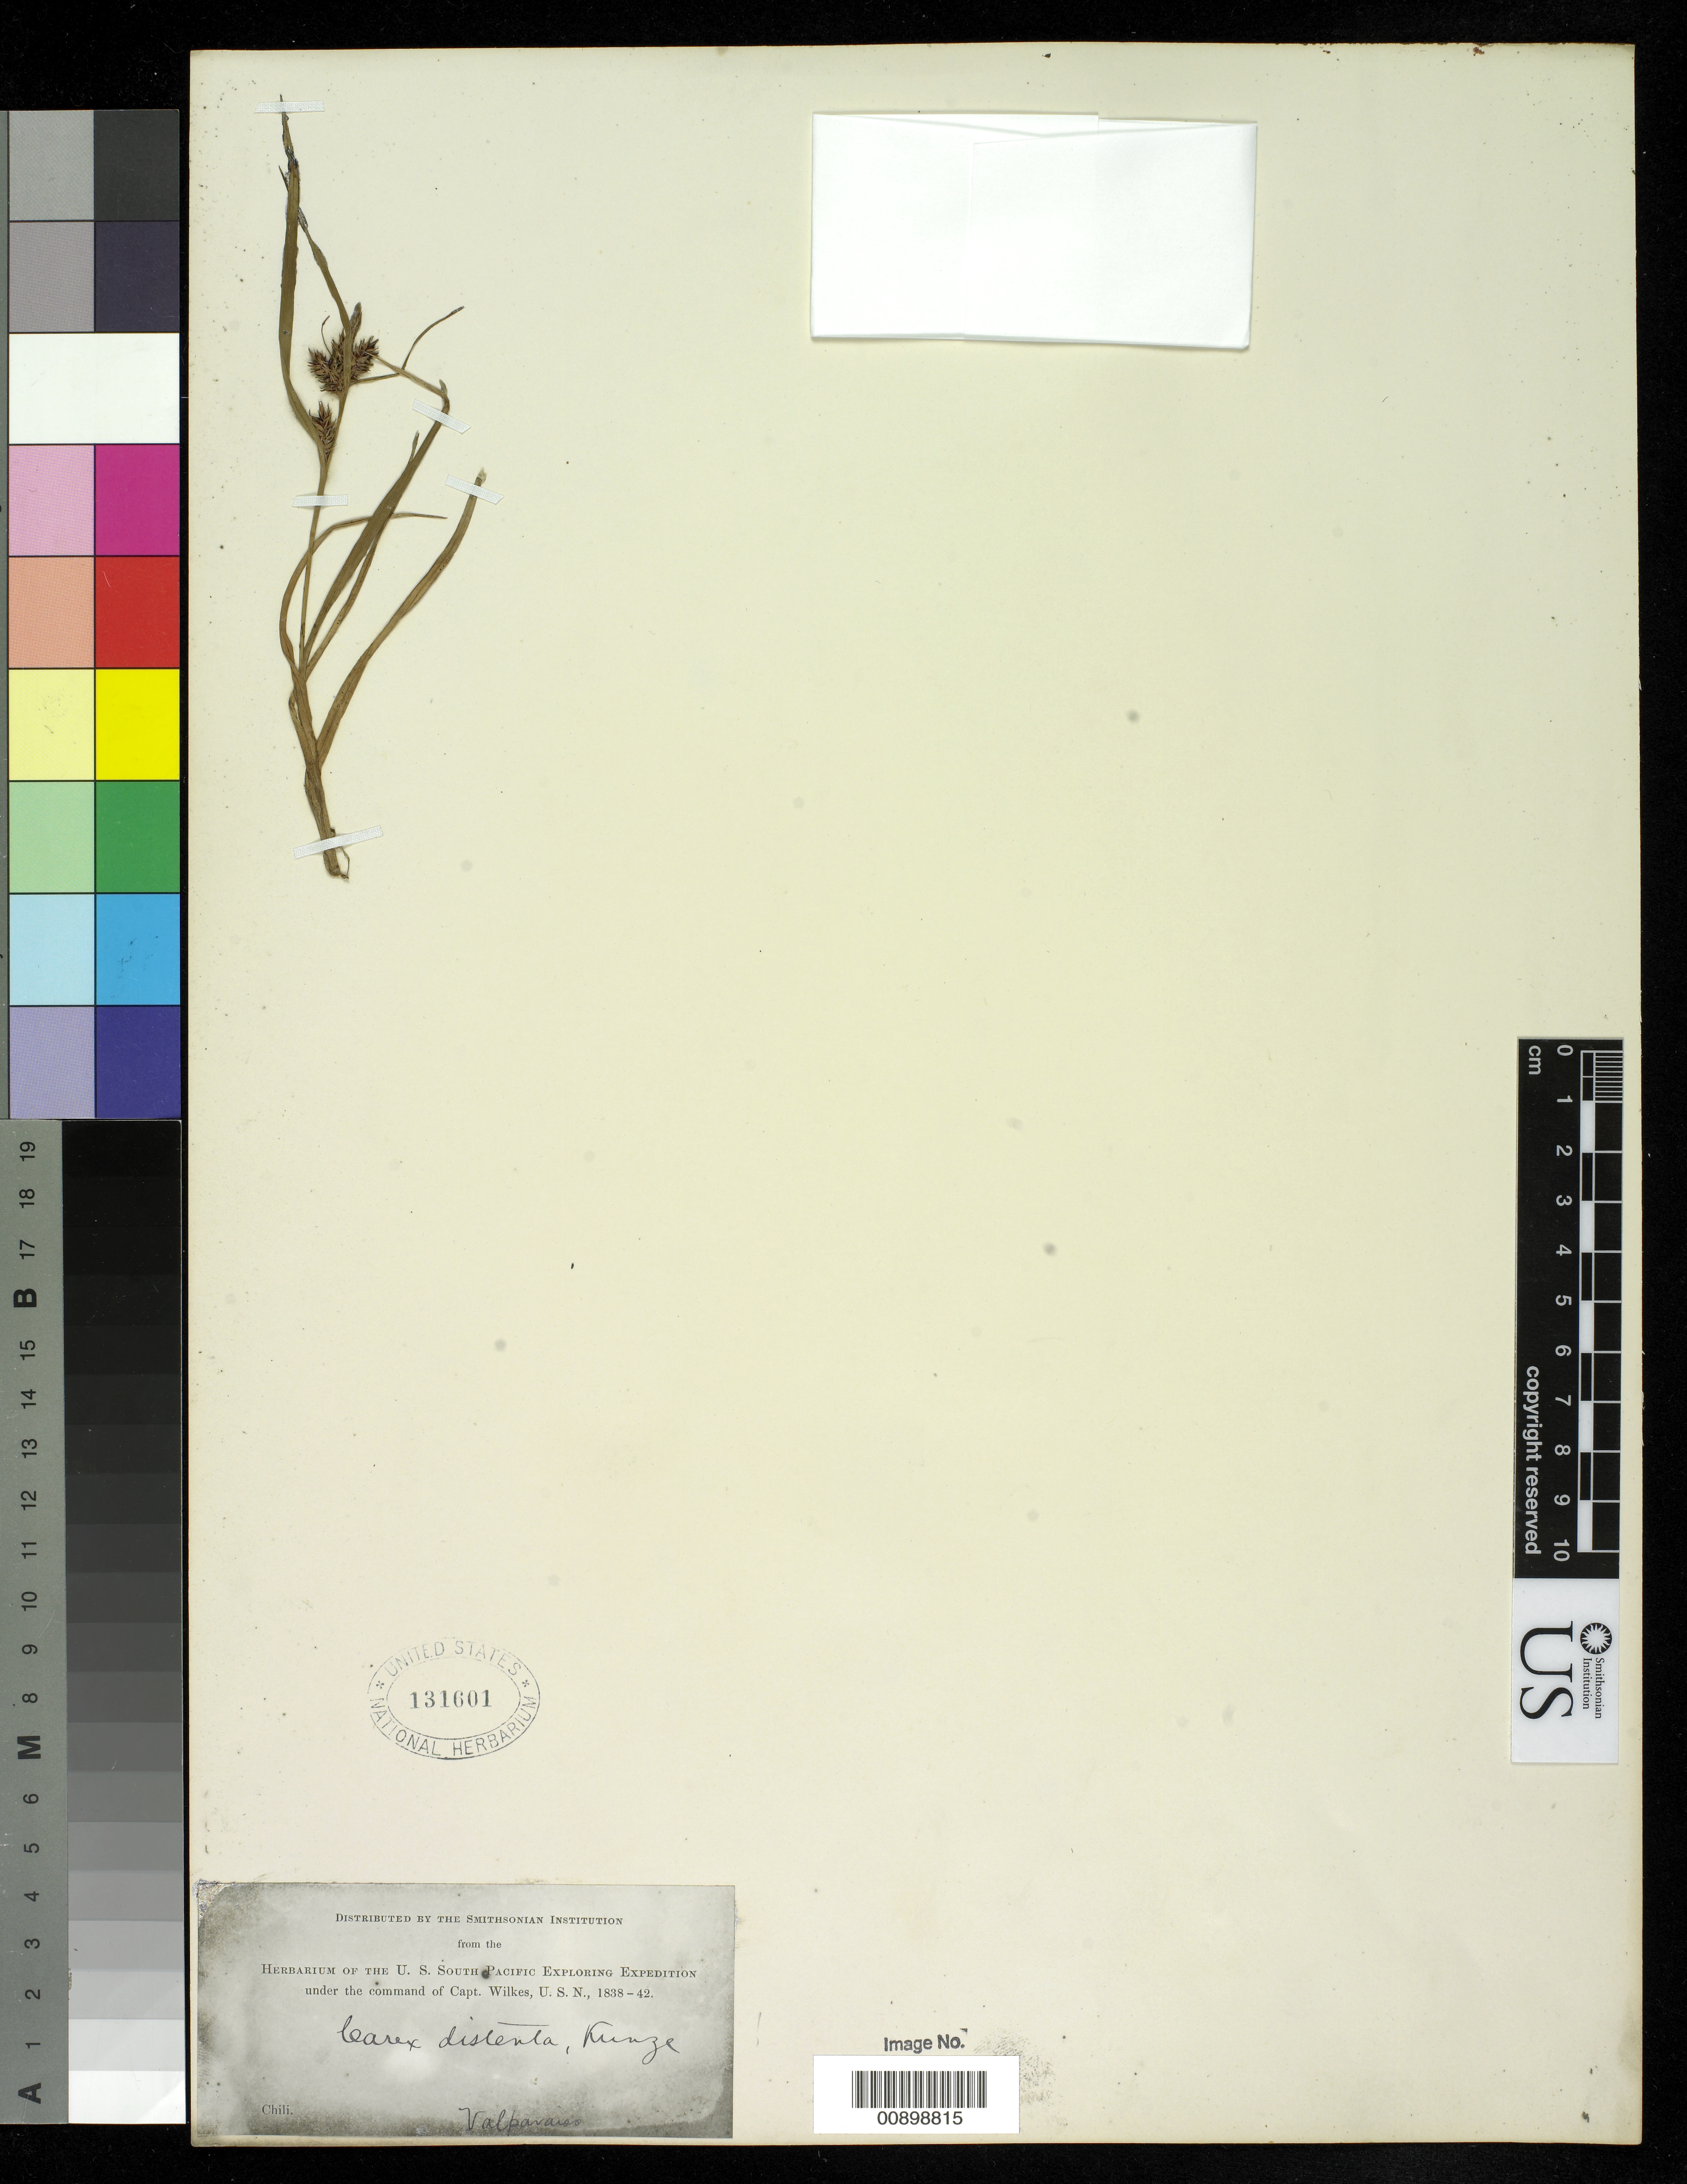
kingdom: Plantae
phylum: Tracheophyta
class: Liliopsida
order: Poales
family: Cyperaceae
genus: Carex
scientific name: Carex fuscula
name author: d'Urv.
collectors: Wilkes Explor. Exped.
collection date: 1838/1842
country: Chile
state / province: Valparaíso (V)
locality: Chili. Valparaiso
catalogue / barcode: US 131601